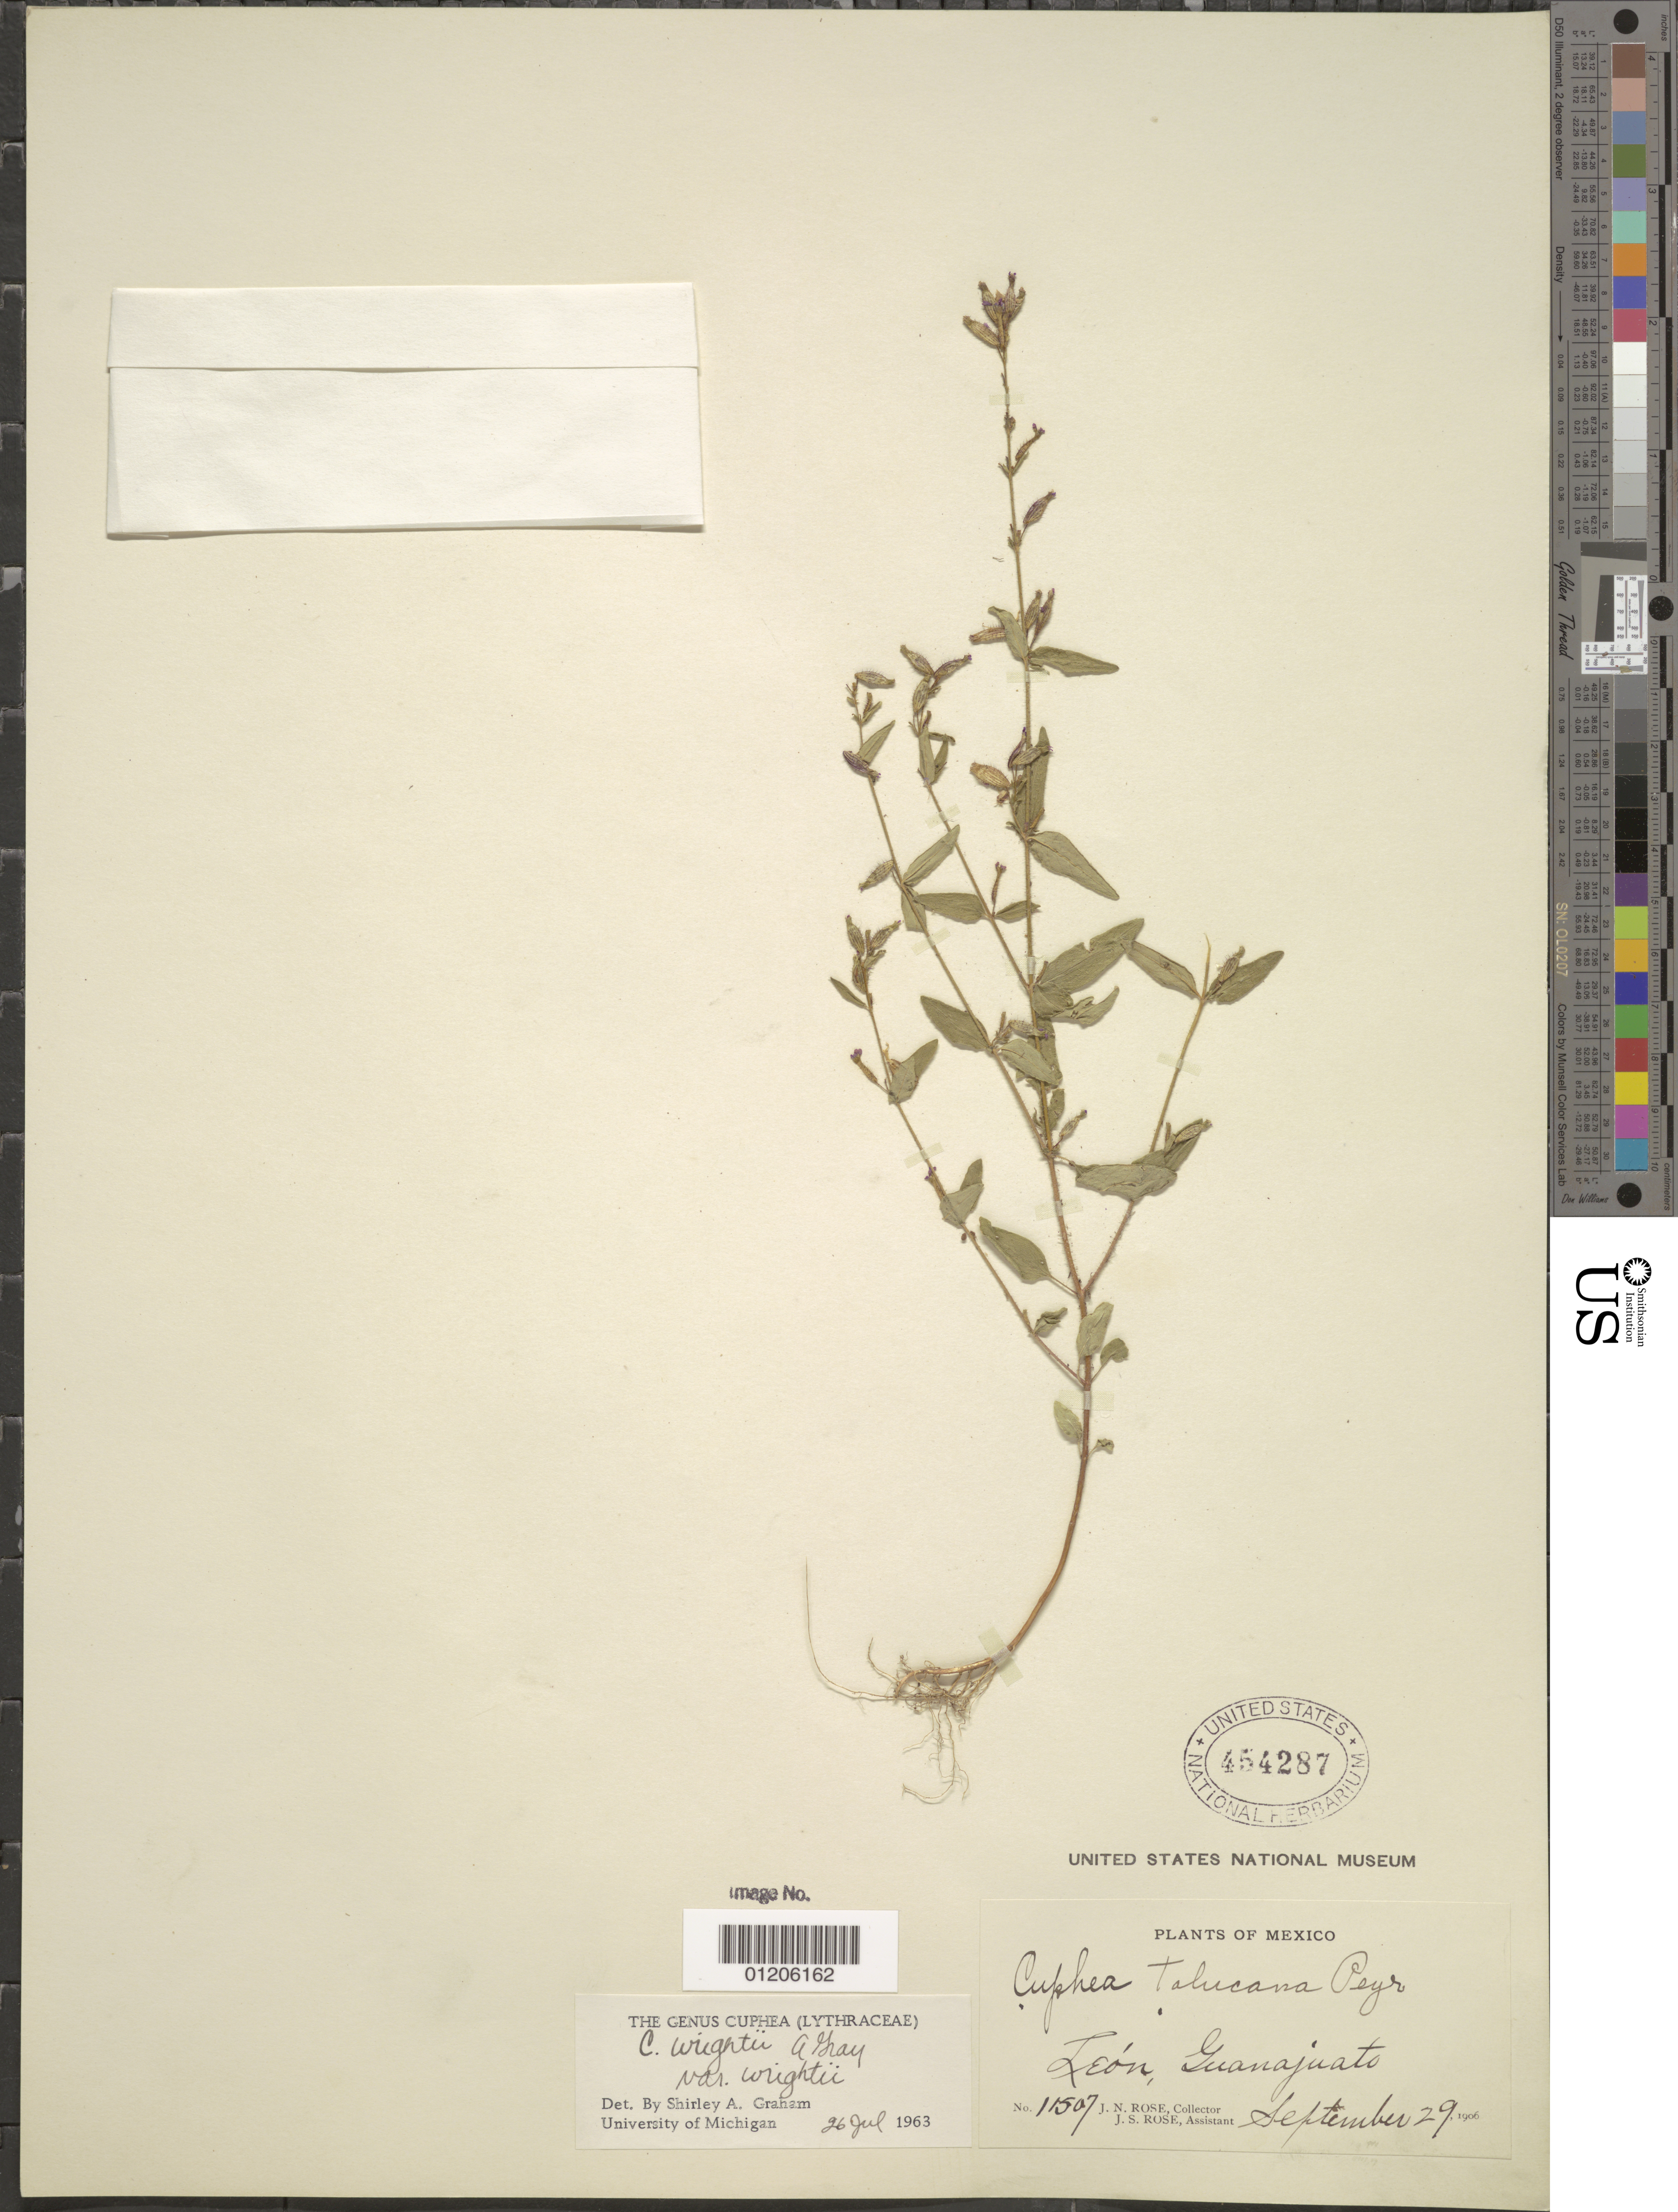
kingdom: Plantae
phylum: Tracheophyta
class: Magnoliopsida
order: Myrtales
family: Lythraceae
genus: Cuphea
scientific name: Cuphea wrightii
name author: A. Gray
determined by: Graham, S.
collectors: J. N. Rose & J. S. Rose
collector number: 11507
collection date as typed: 29 Sep 1906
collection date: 1906-09-29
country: Mexico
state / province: Guanajuato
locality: Leon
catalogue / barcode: US 454287